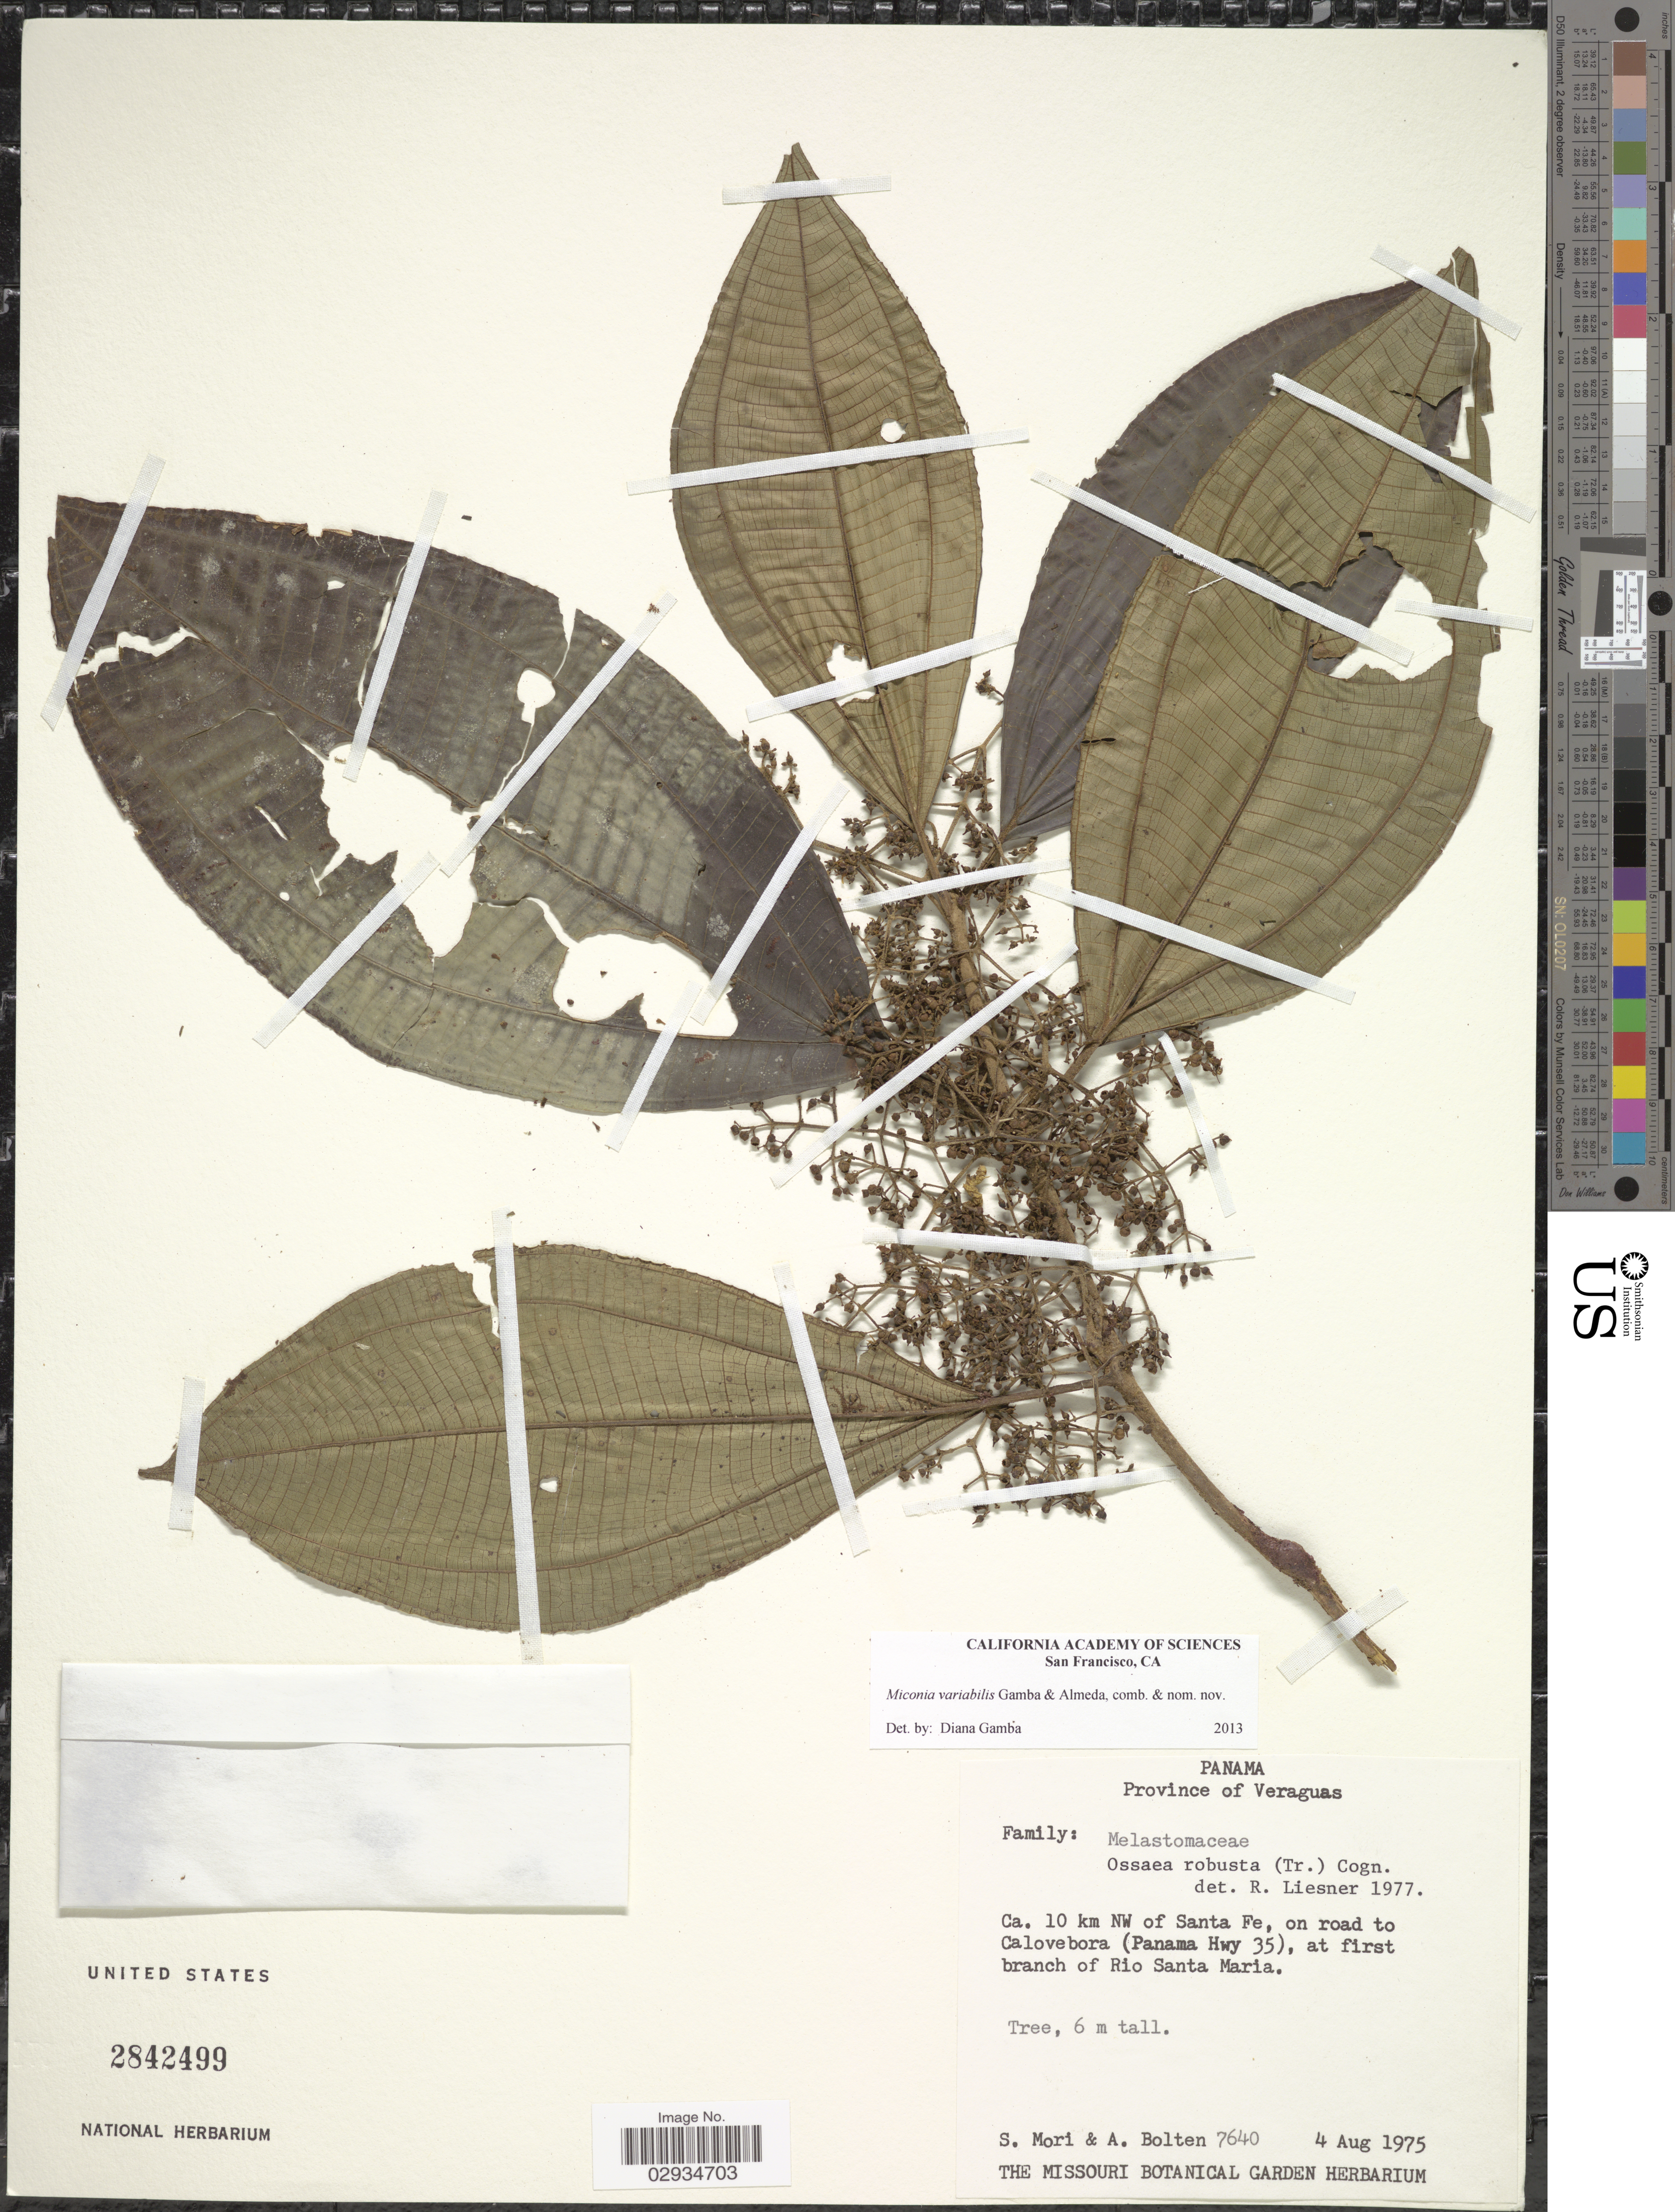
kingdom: Plantae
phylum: Tracheophyta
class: Magnoliopsida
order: Myrtales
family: Melastomataceae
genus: Miconia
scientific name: Miconia variabilis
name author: Gamba & Almeda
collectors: S. Mori & A. Bolten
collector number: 7640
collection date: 1975-08-04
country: Panama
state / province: Veraguas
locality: Ca. 10 km NW of Santa Fe, on road to Calovebora (Panama Hwy 35), at first branch of Rio Santa Maria.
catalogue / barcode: US 2842499